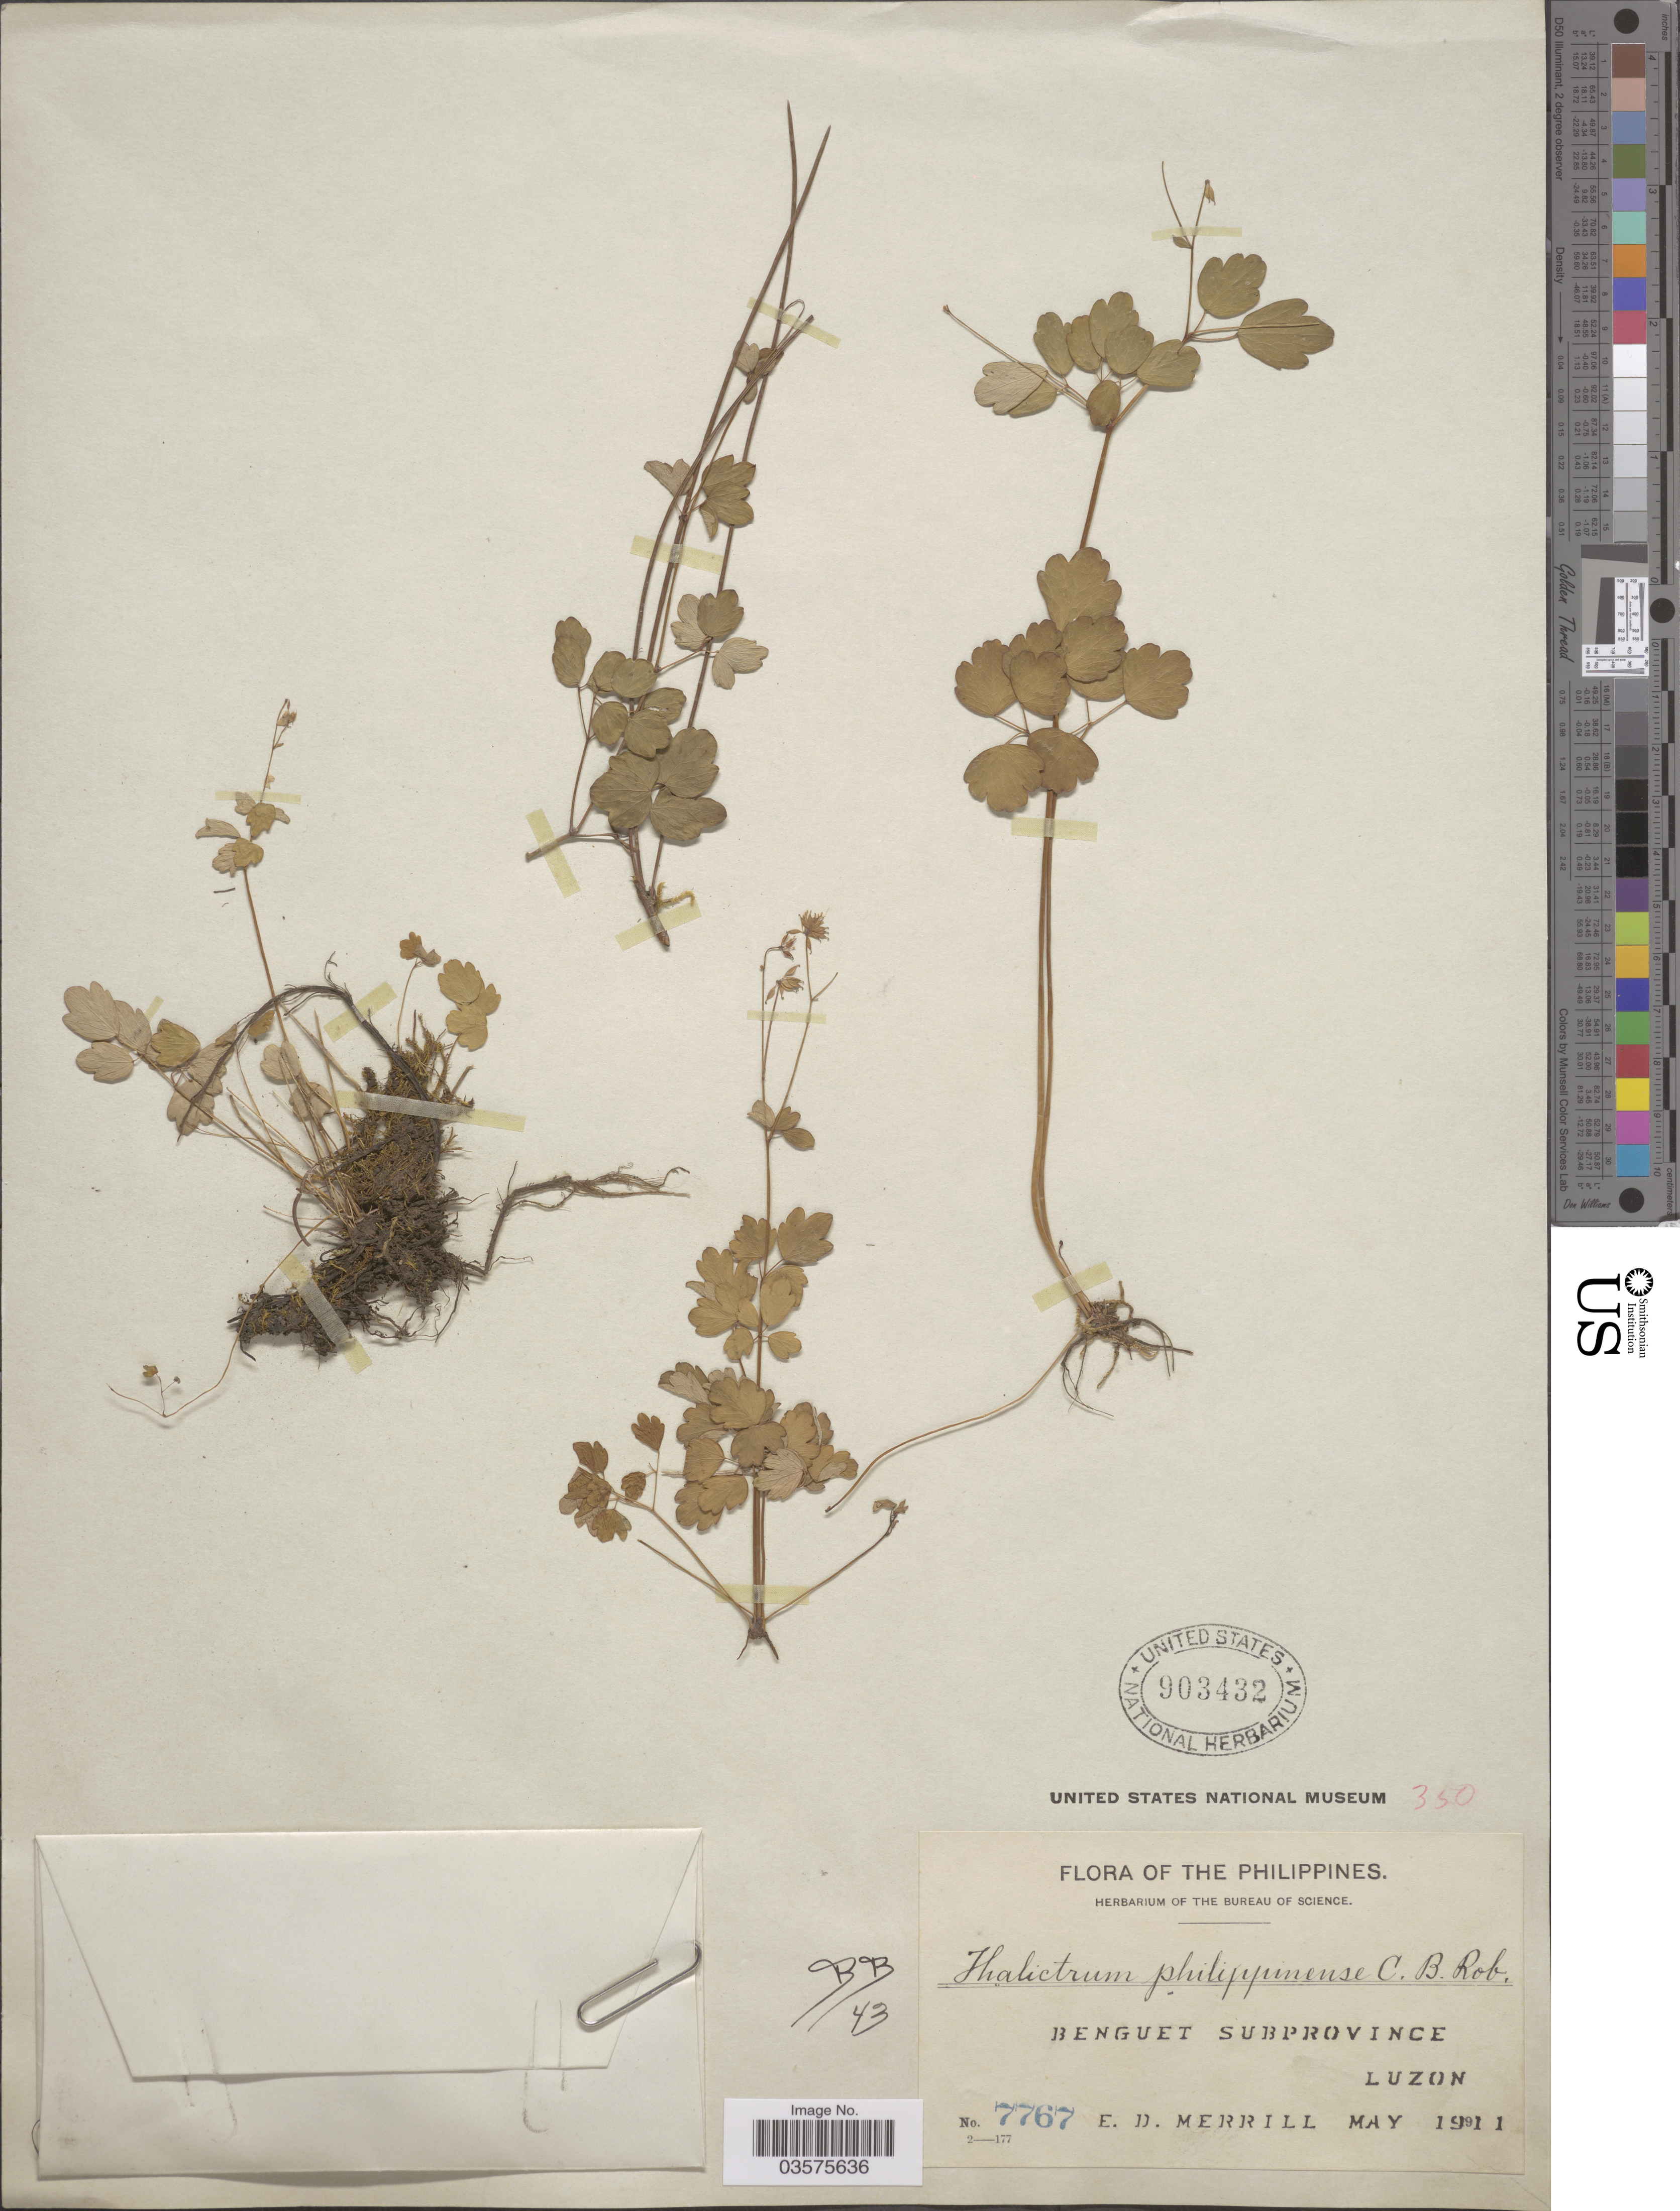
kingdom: Plantae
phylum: Tracheophyta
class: Magnoliopsida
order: Ranunculales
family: Ranunculaceae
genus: Thalictrum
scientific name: Thalictrum philippinense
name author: C.B. Rob.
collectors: E. D. Merrill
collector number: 7767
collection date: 1911-05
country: Philippines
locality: Benguet Subprovince. Luzon.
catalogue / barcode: US 903432